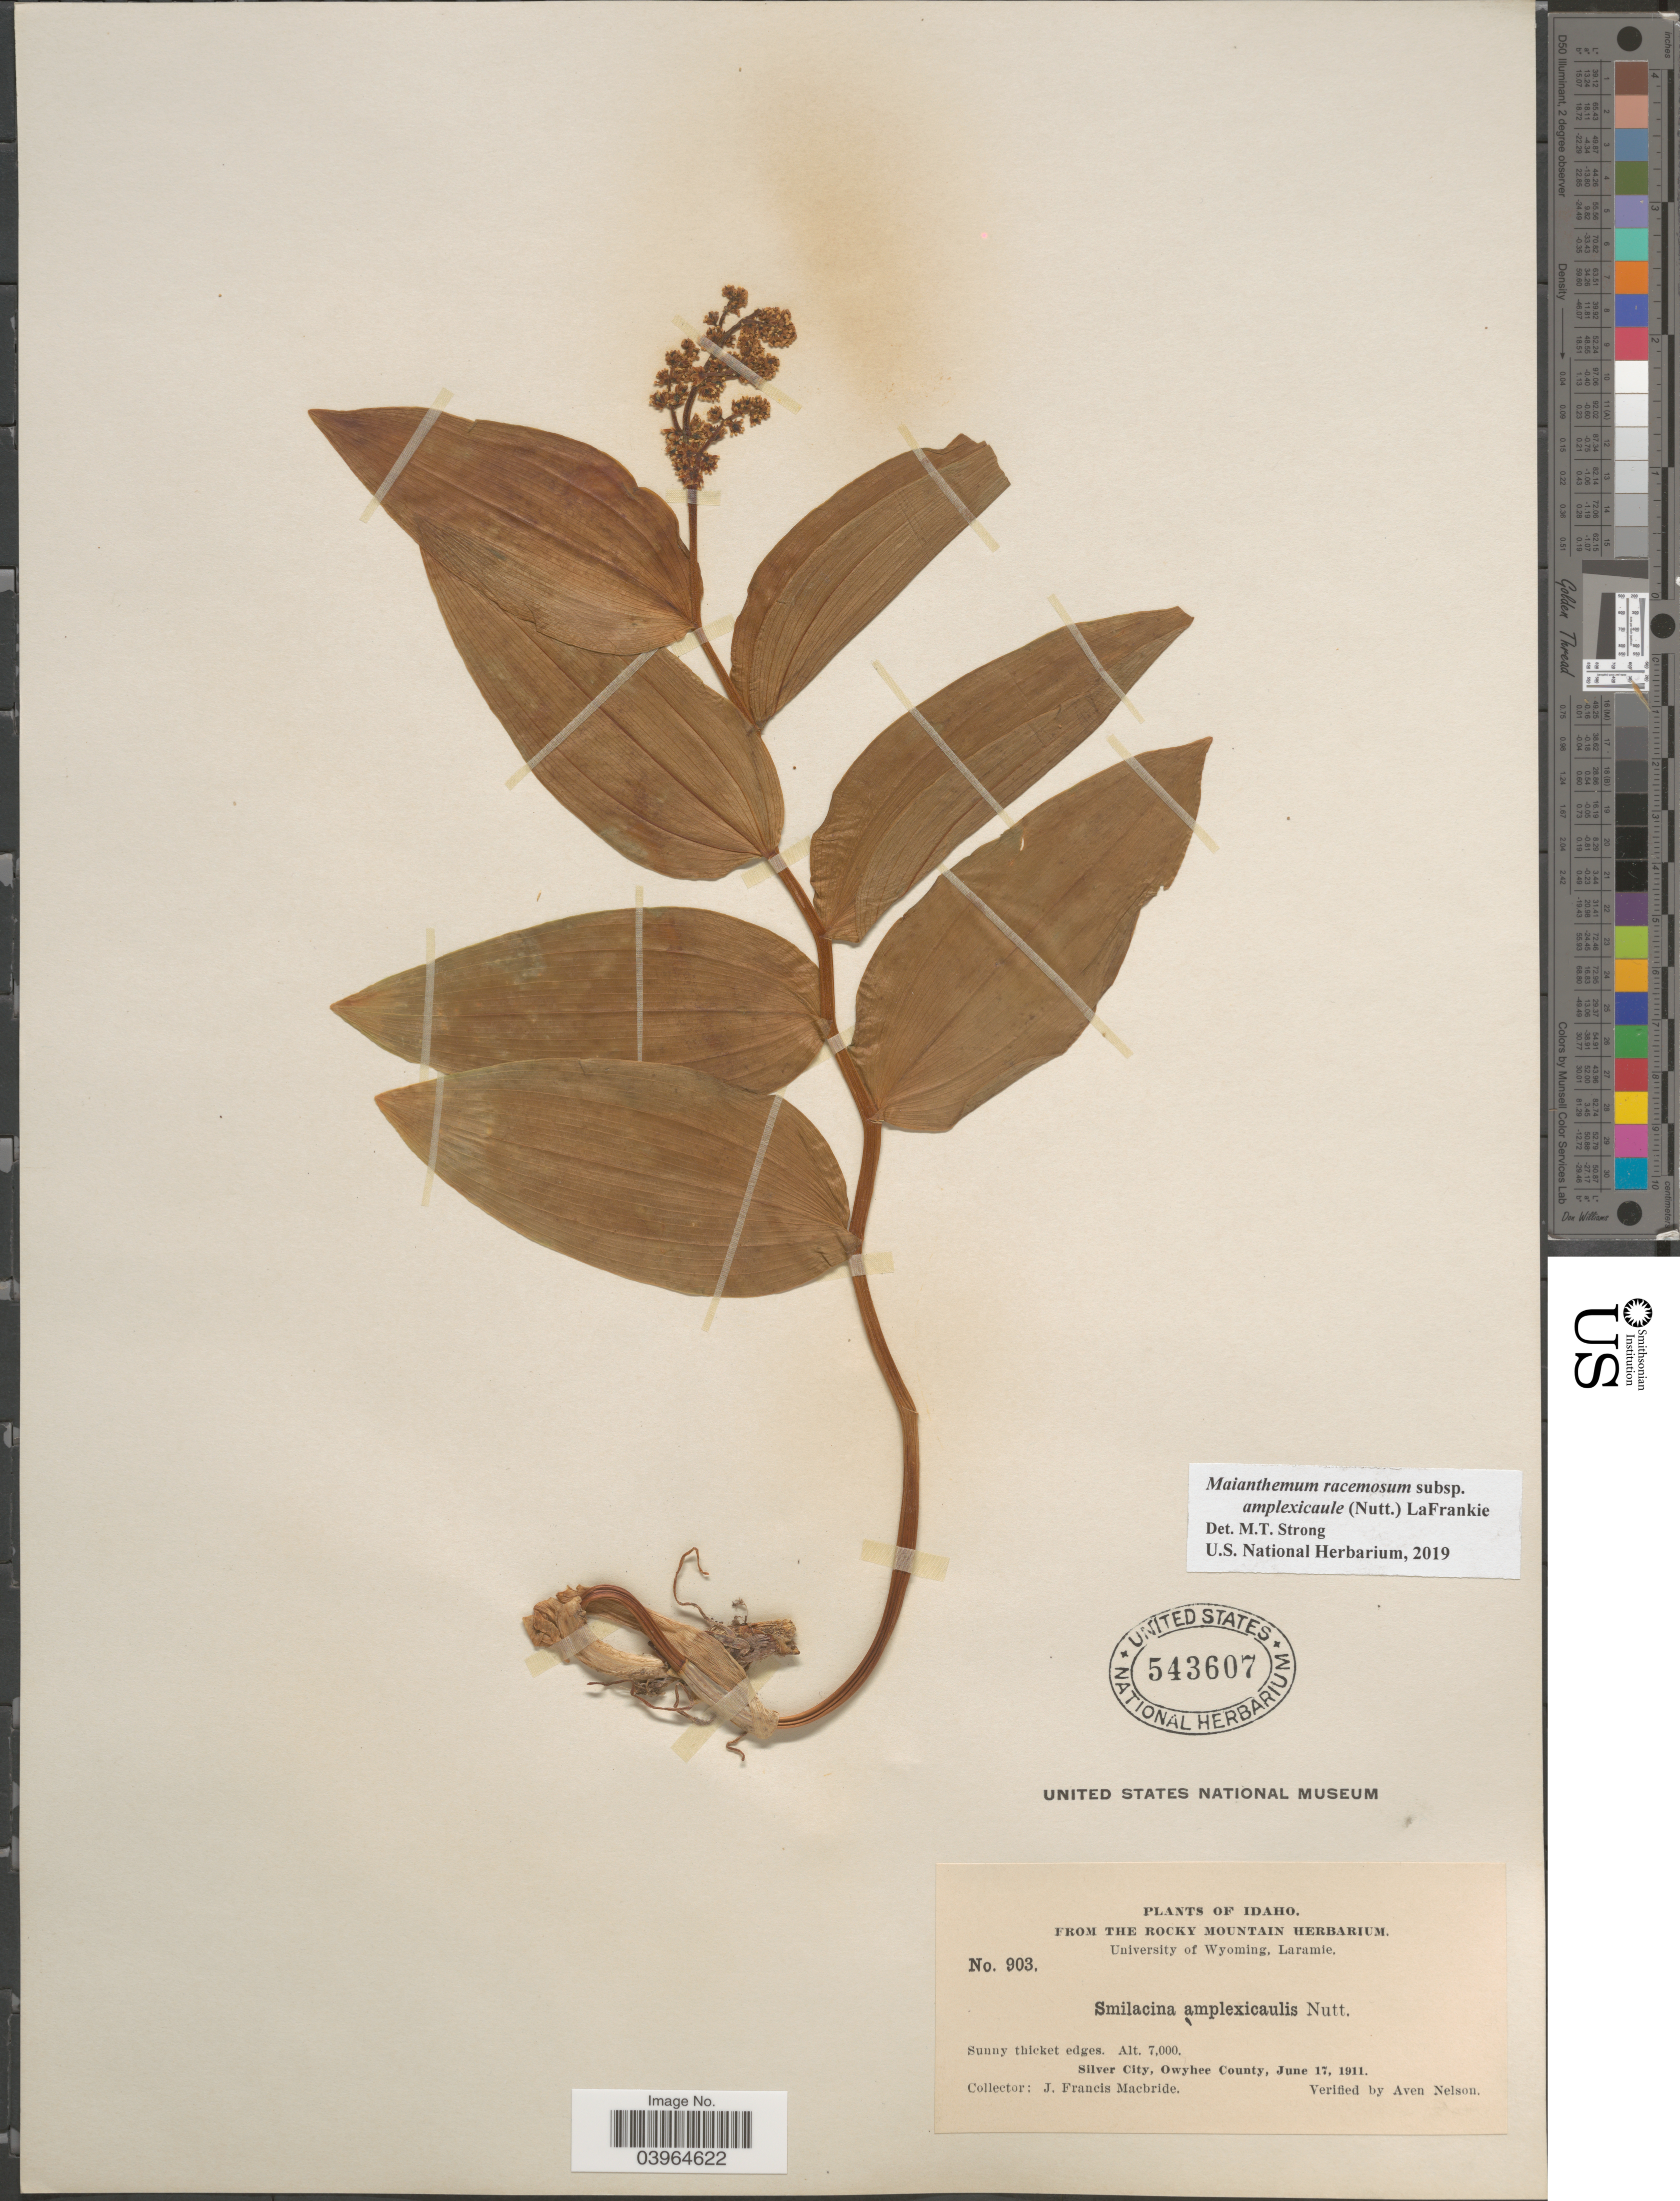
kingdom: Plantae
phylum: Tracheophyta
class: Liliopsida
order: Asparagales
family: Asparagaceae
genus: Maianthemum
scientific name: Maianthemum racemosum subsp. amplexicaule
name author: (Nutt.) LaFrankie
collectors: J. F. Macbride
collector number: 903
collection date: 1911-06-17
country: United States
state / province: Idaho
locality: Silver City, Owyhee County.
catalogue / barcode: US 543607